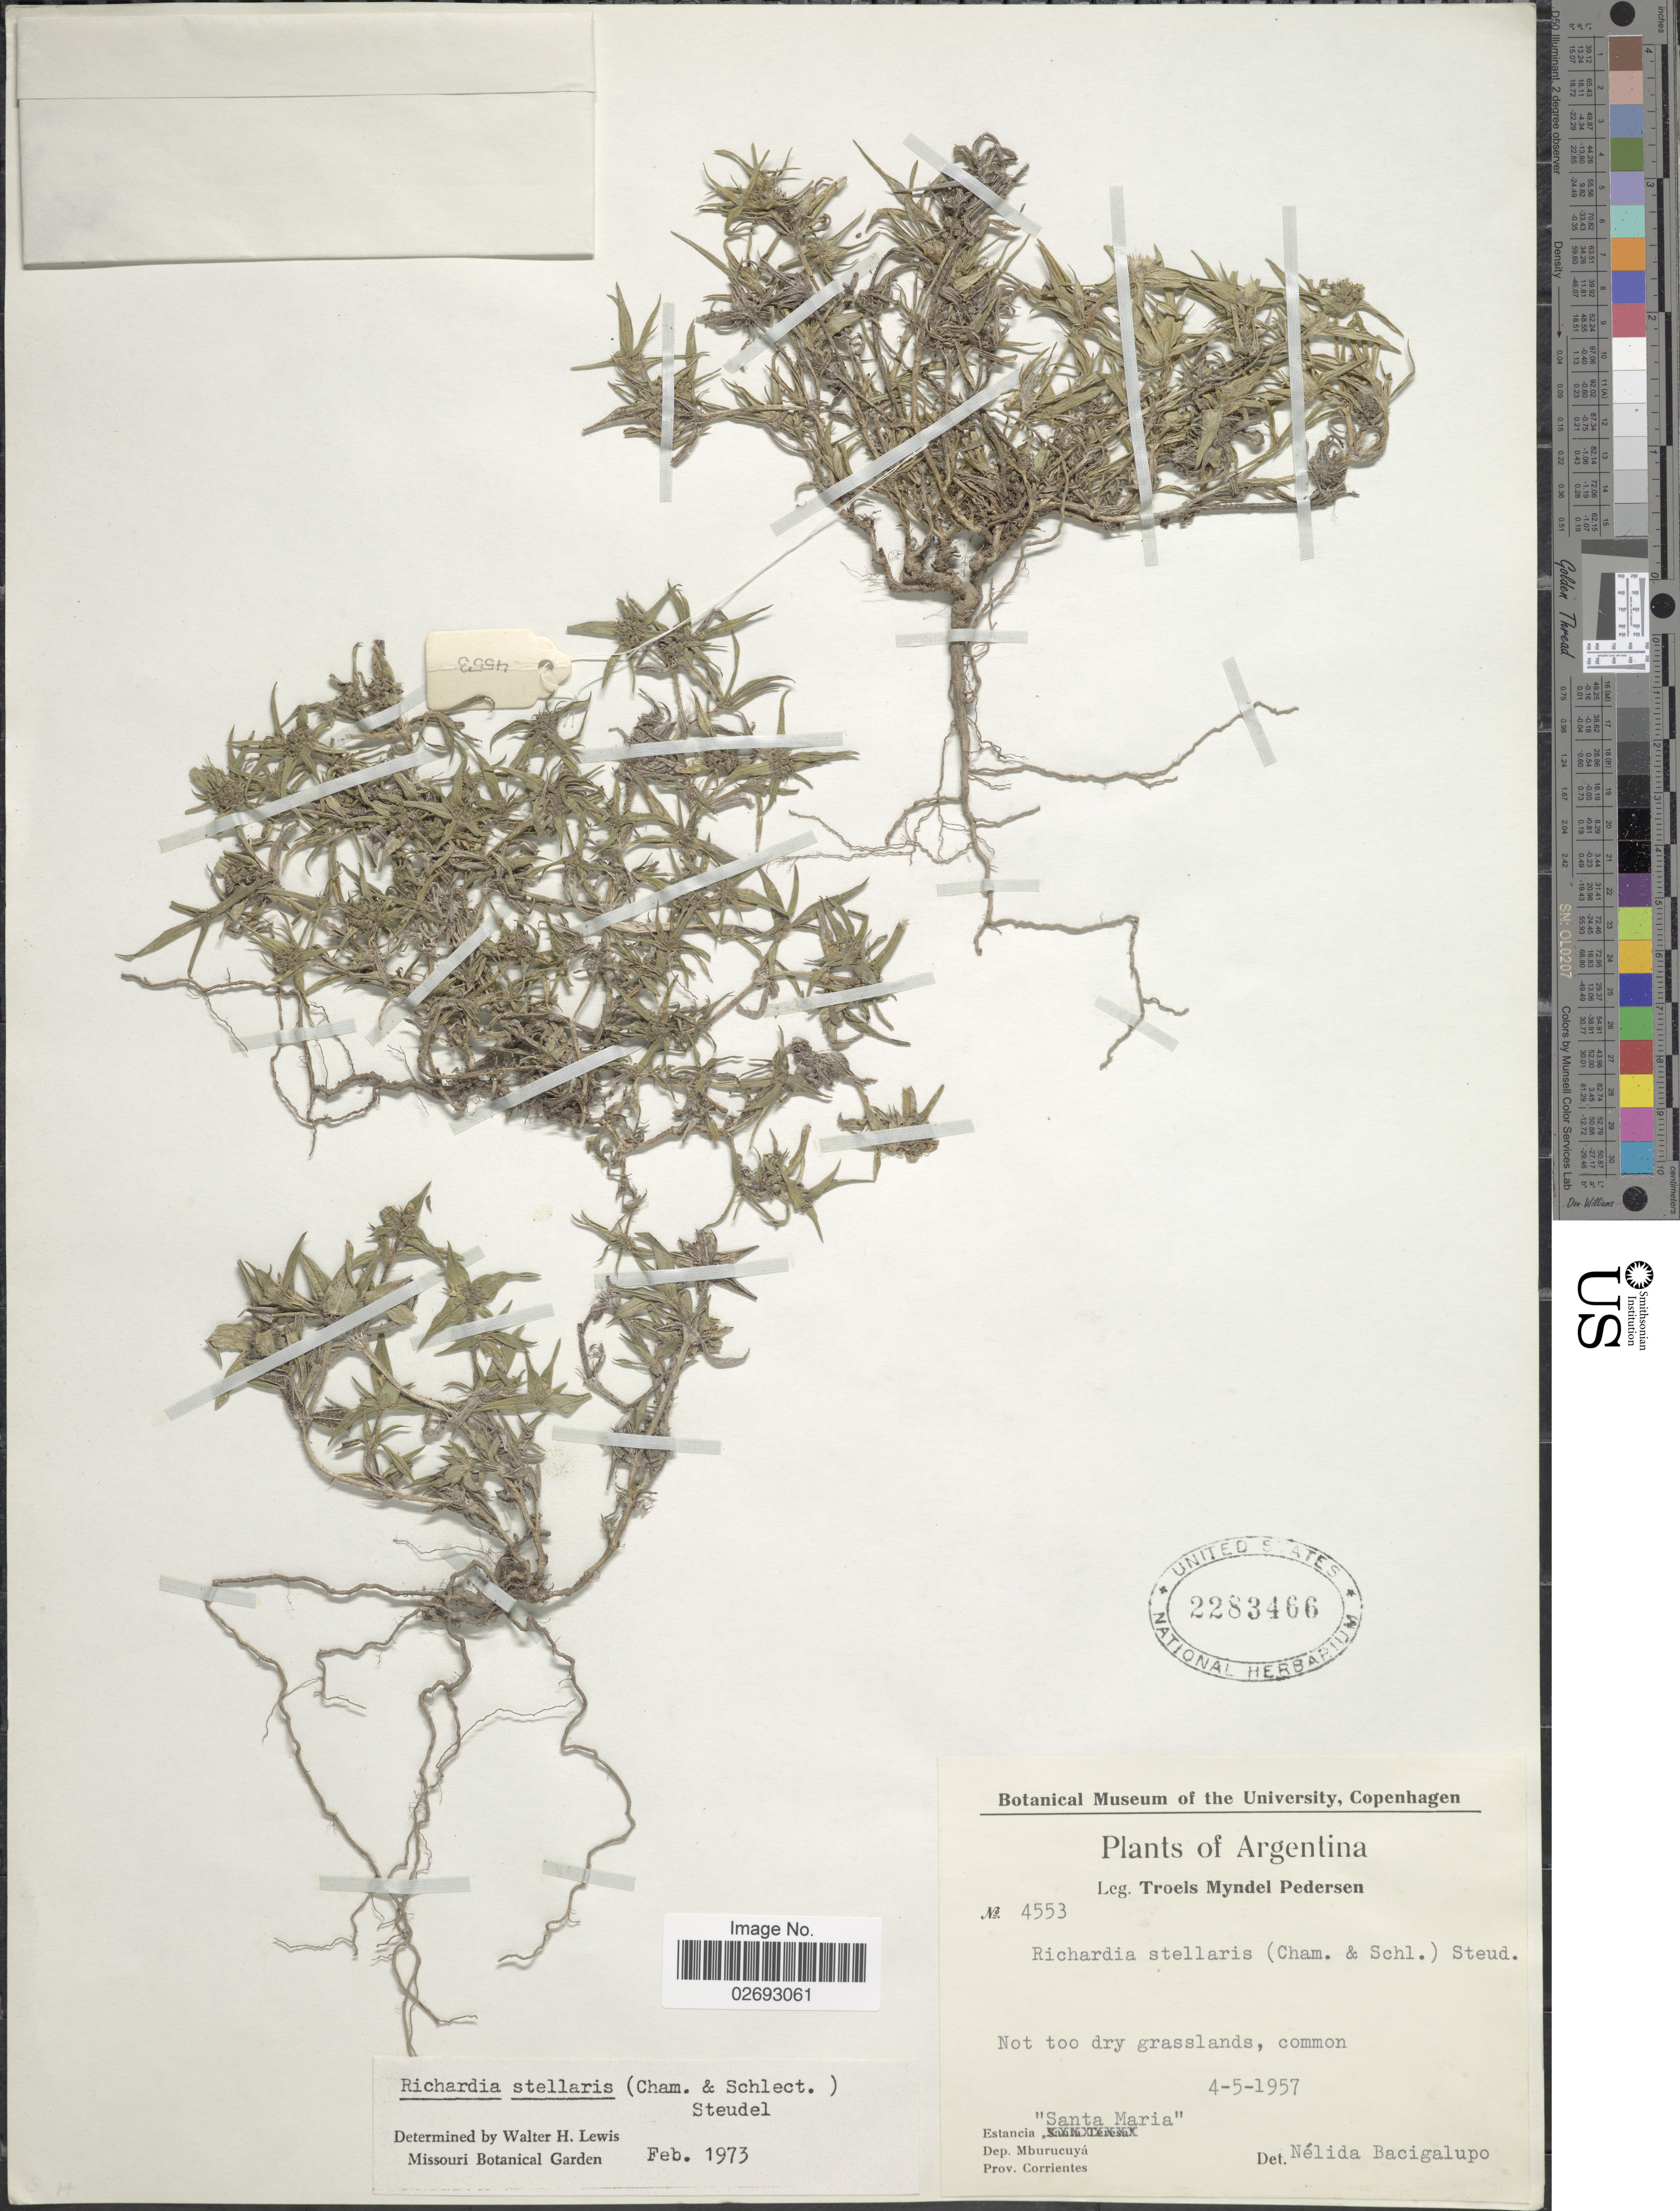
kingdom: Plantae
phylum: Tracheophyta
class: Magnoliopsida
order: Gentianales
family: Rubiaceae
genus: Richardia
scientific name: Richardia stellaris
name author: (Cham. & Schltdl.) Steud.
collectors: T. Pederson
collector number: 4553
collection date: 1957-05-04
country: Argentina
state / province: Corrientes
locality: Estancia "Santa Maria" Dep. Mburucuya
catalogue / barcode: US 2283466